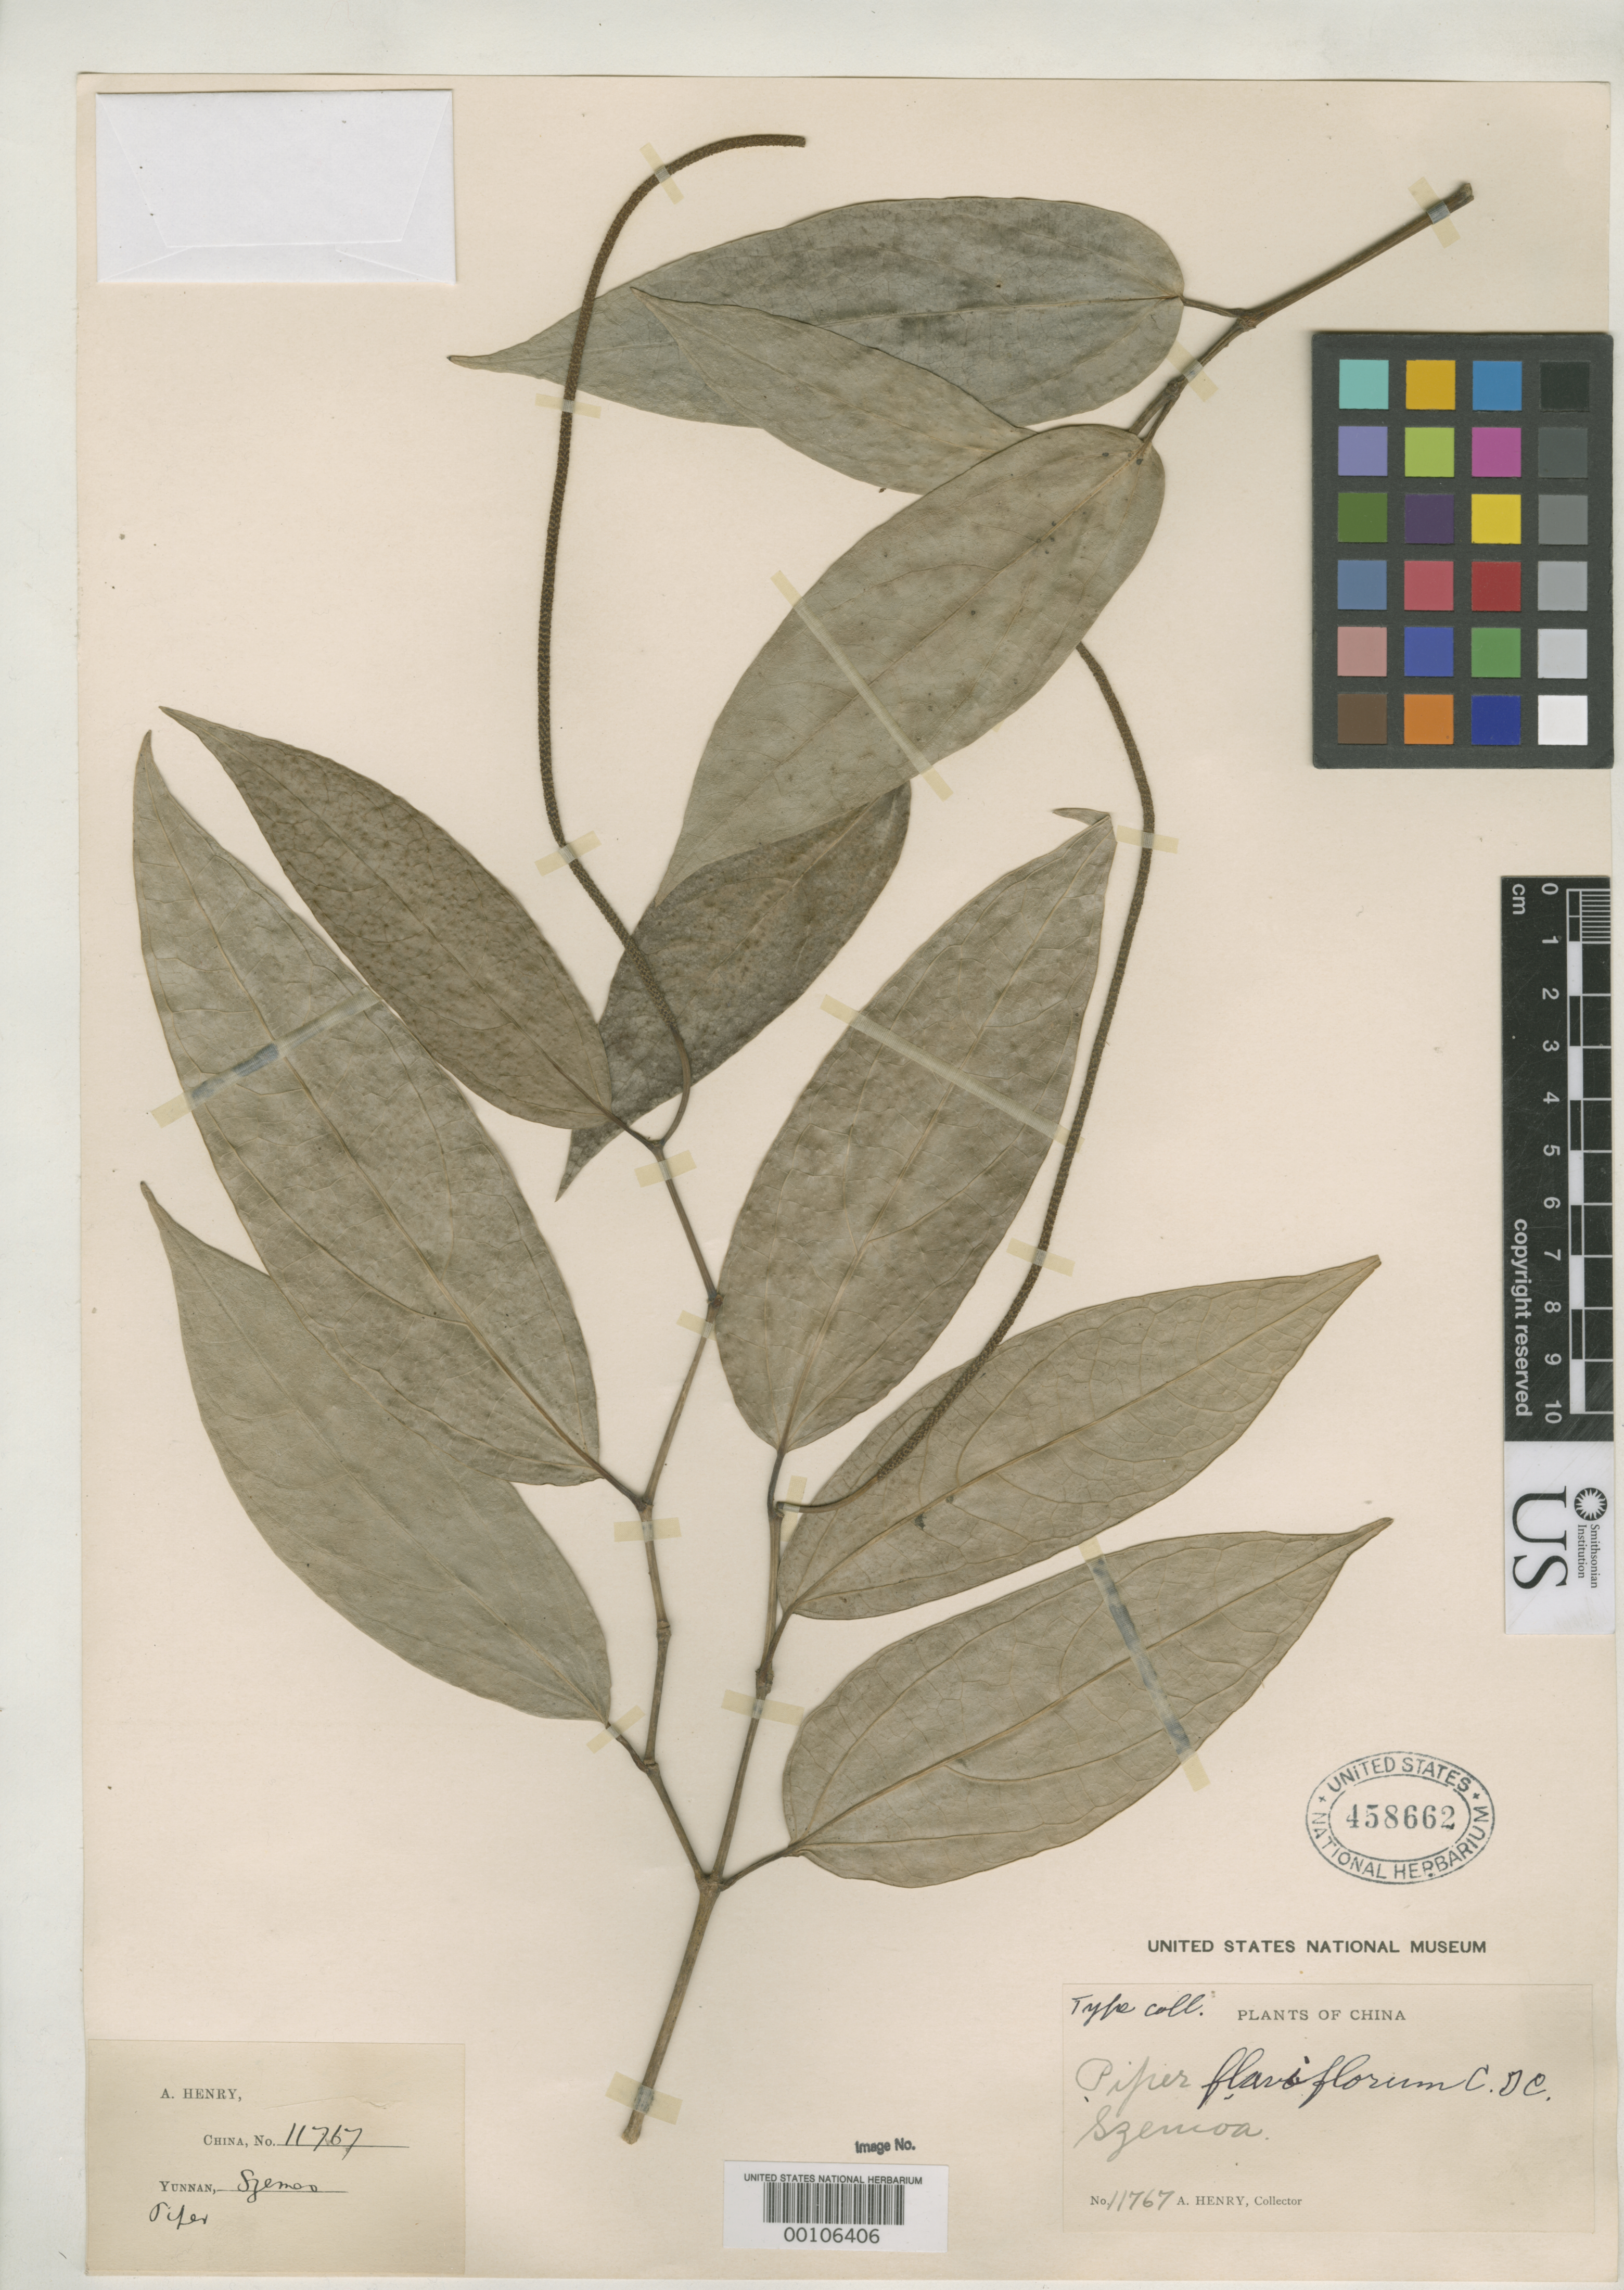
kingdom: Plantae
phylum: Tracheophyta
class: Magnoliopsida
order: Piperales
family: Piperaceae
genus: Piper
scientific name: Piper flaviflorum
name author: C. DC.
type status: Isotype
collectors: A. Henry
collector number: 11767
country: China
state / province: Yunnan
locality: Szemoa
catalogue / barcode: US 458662